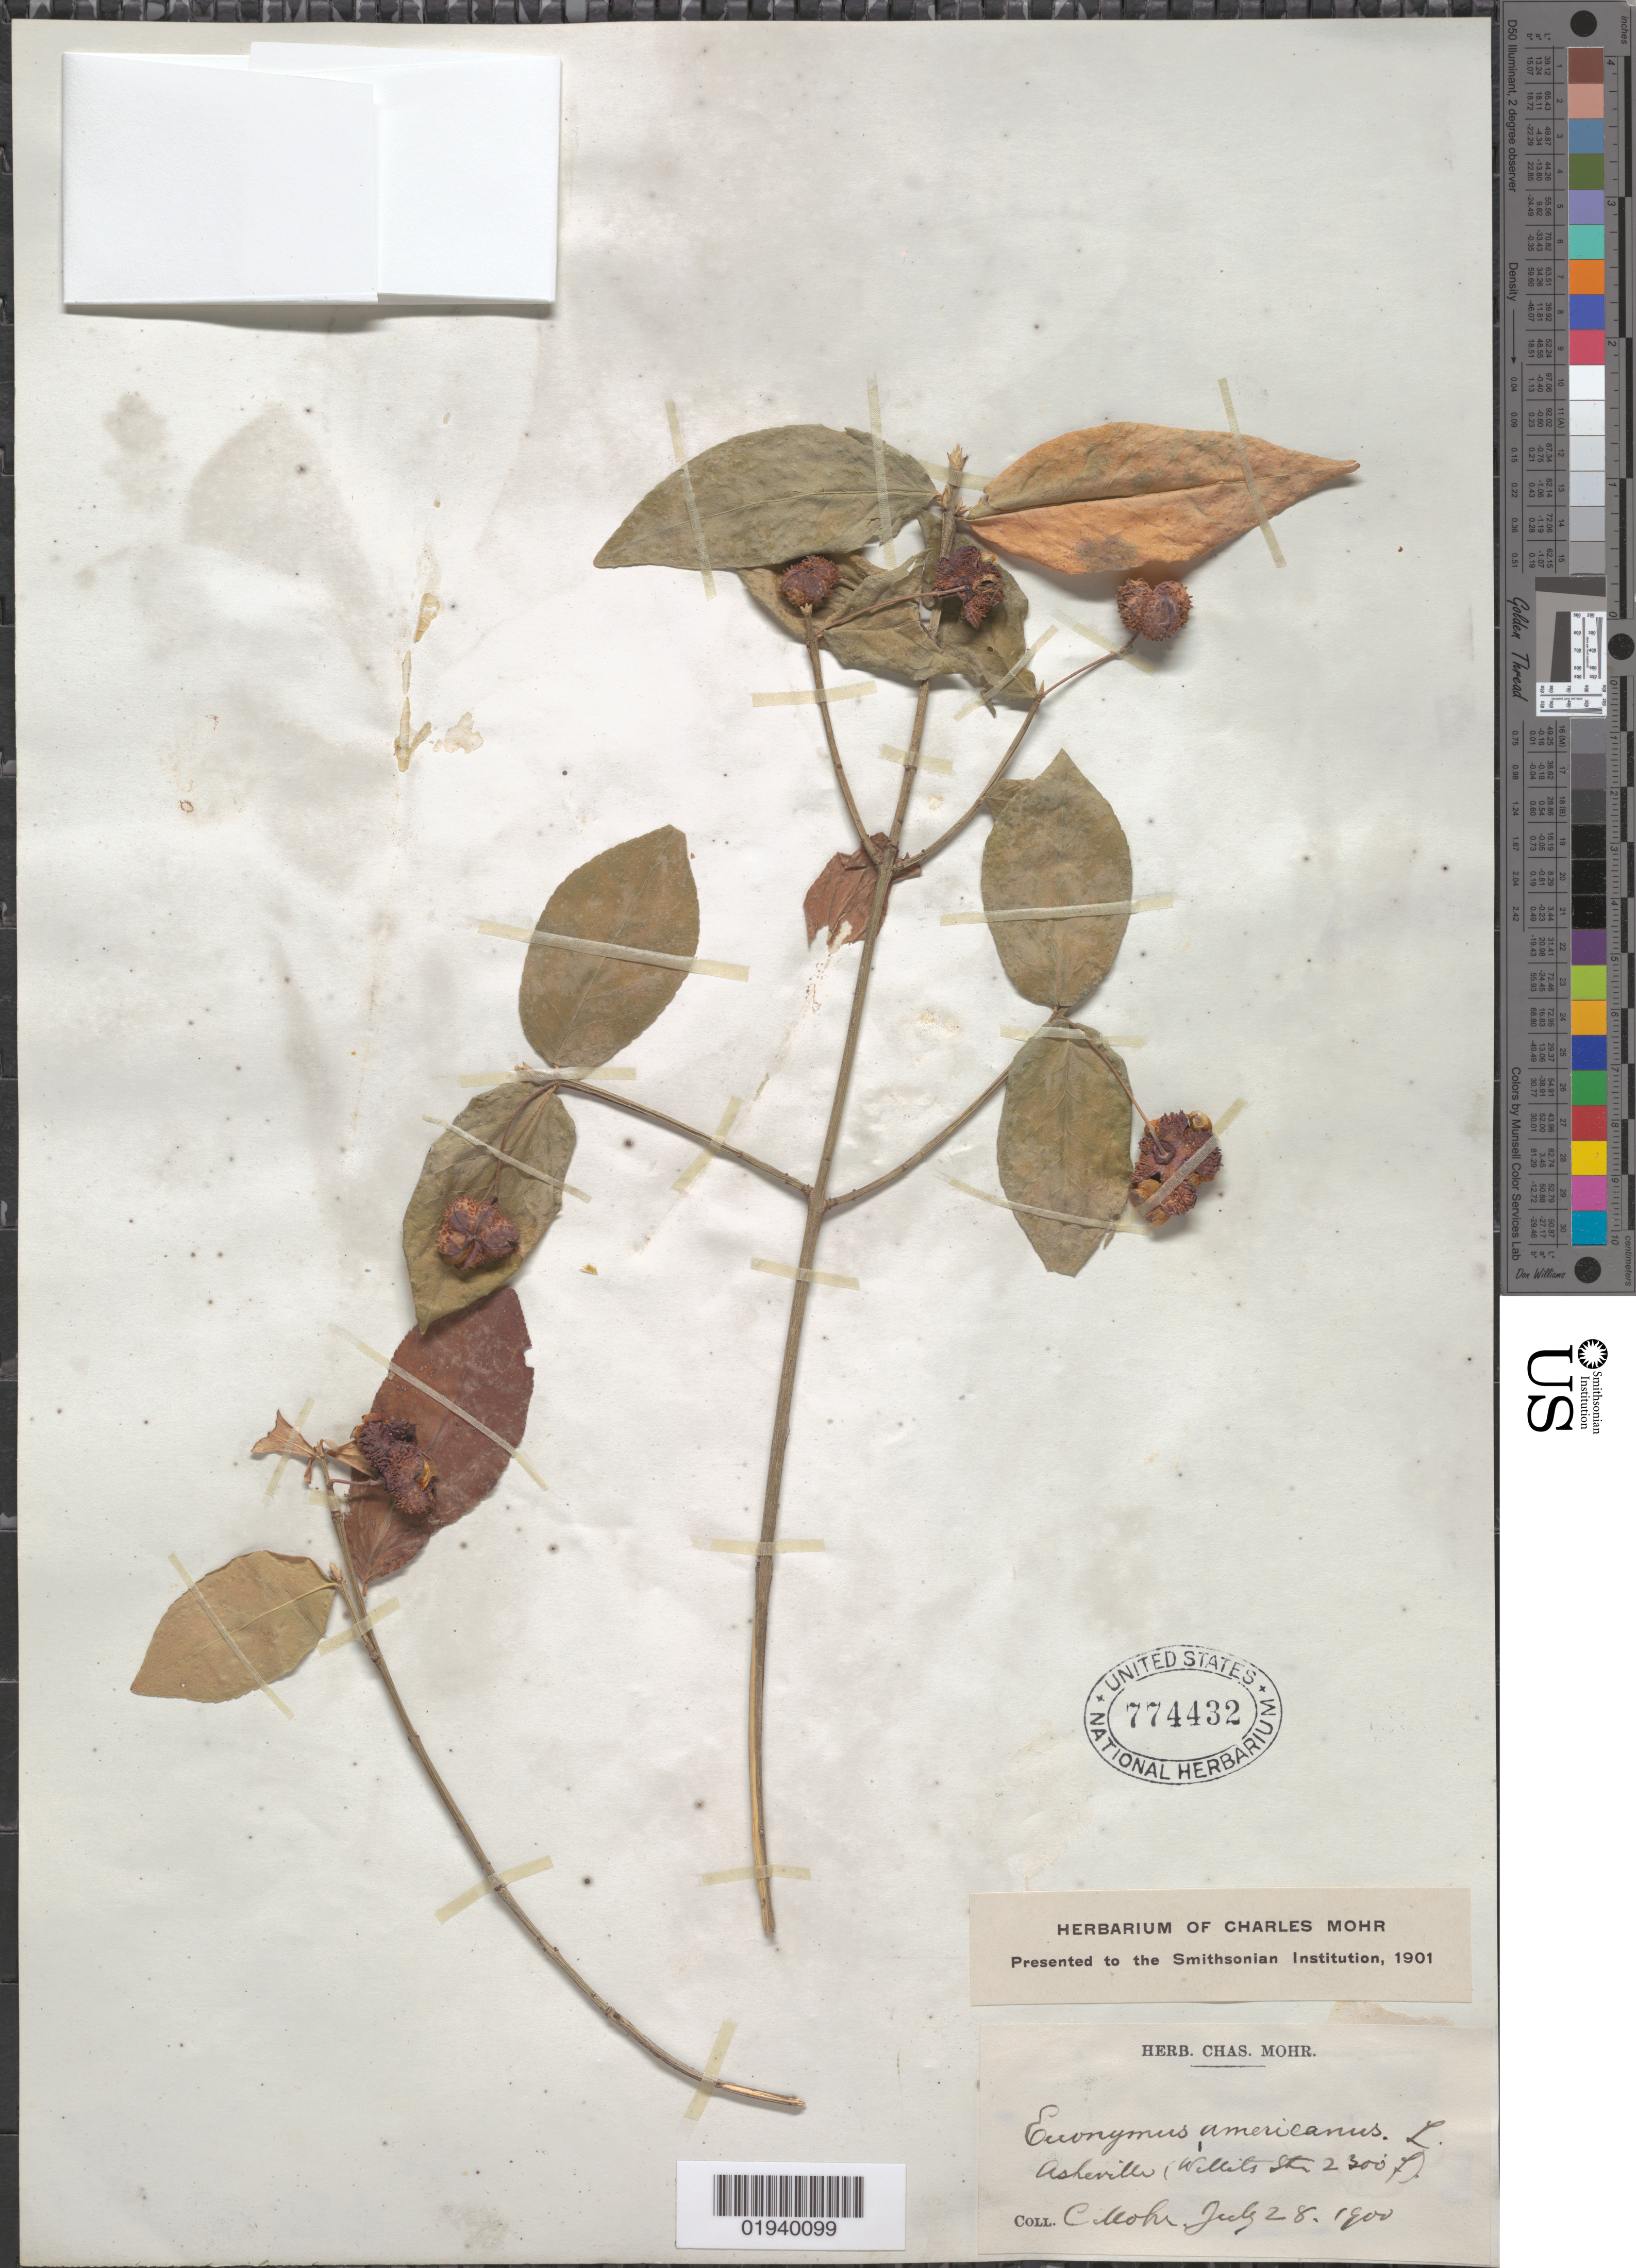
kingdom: Plantae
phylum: Tracheophyta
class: Magnoliopsida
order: Celastrales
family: Celastraceae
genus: Euonymus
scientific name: Euonymus americanus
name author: L.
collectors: C. T. Mohr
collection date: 1900-07-28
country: United States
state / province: North Carolina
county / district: Buncombe County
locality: Asheville, Willets Sta.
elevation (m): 701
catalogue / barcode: US 774432